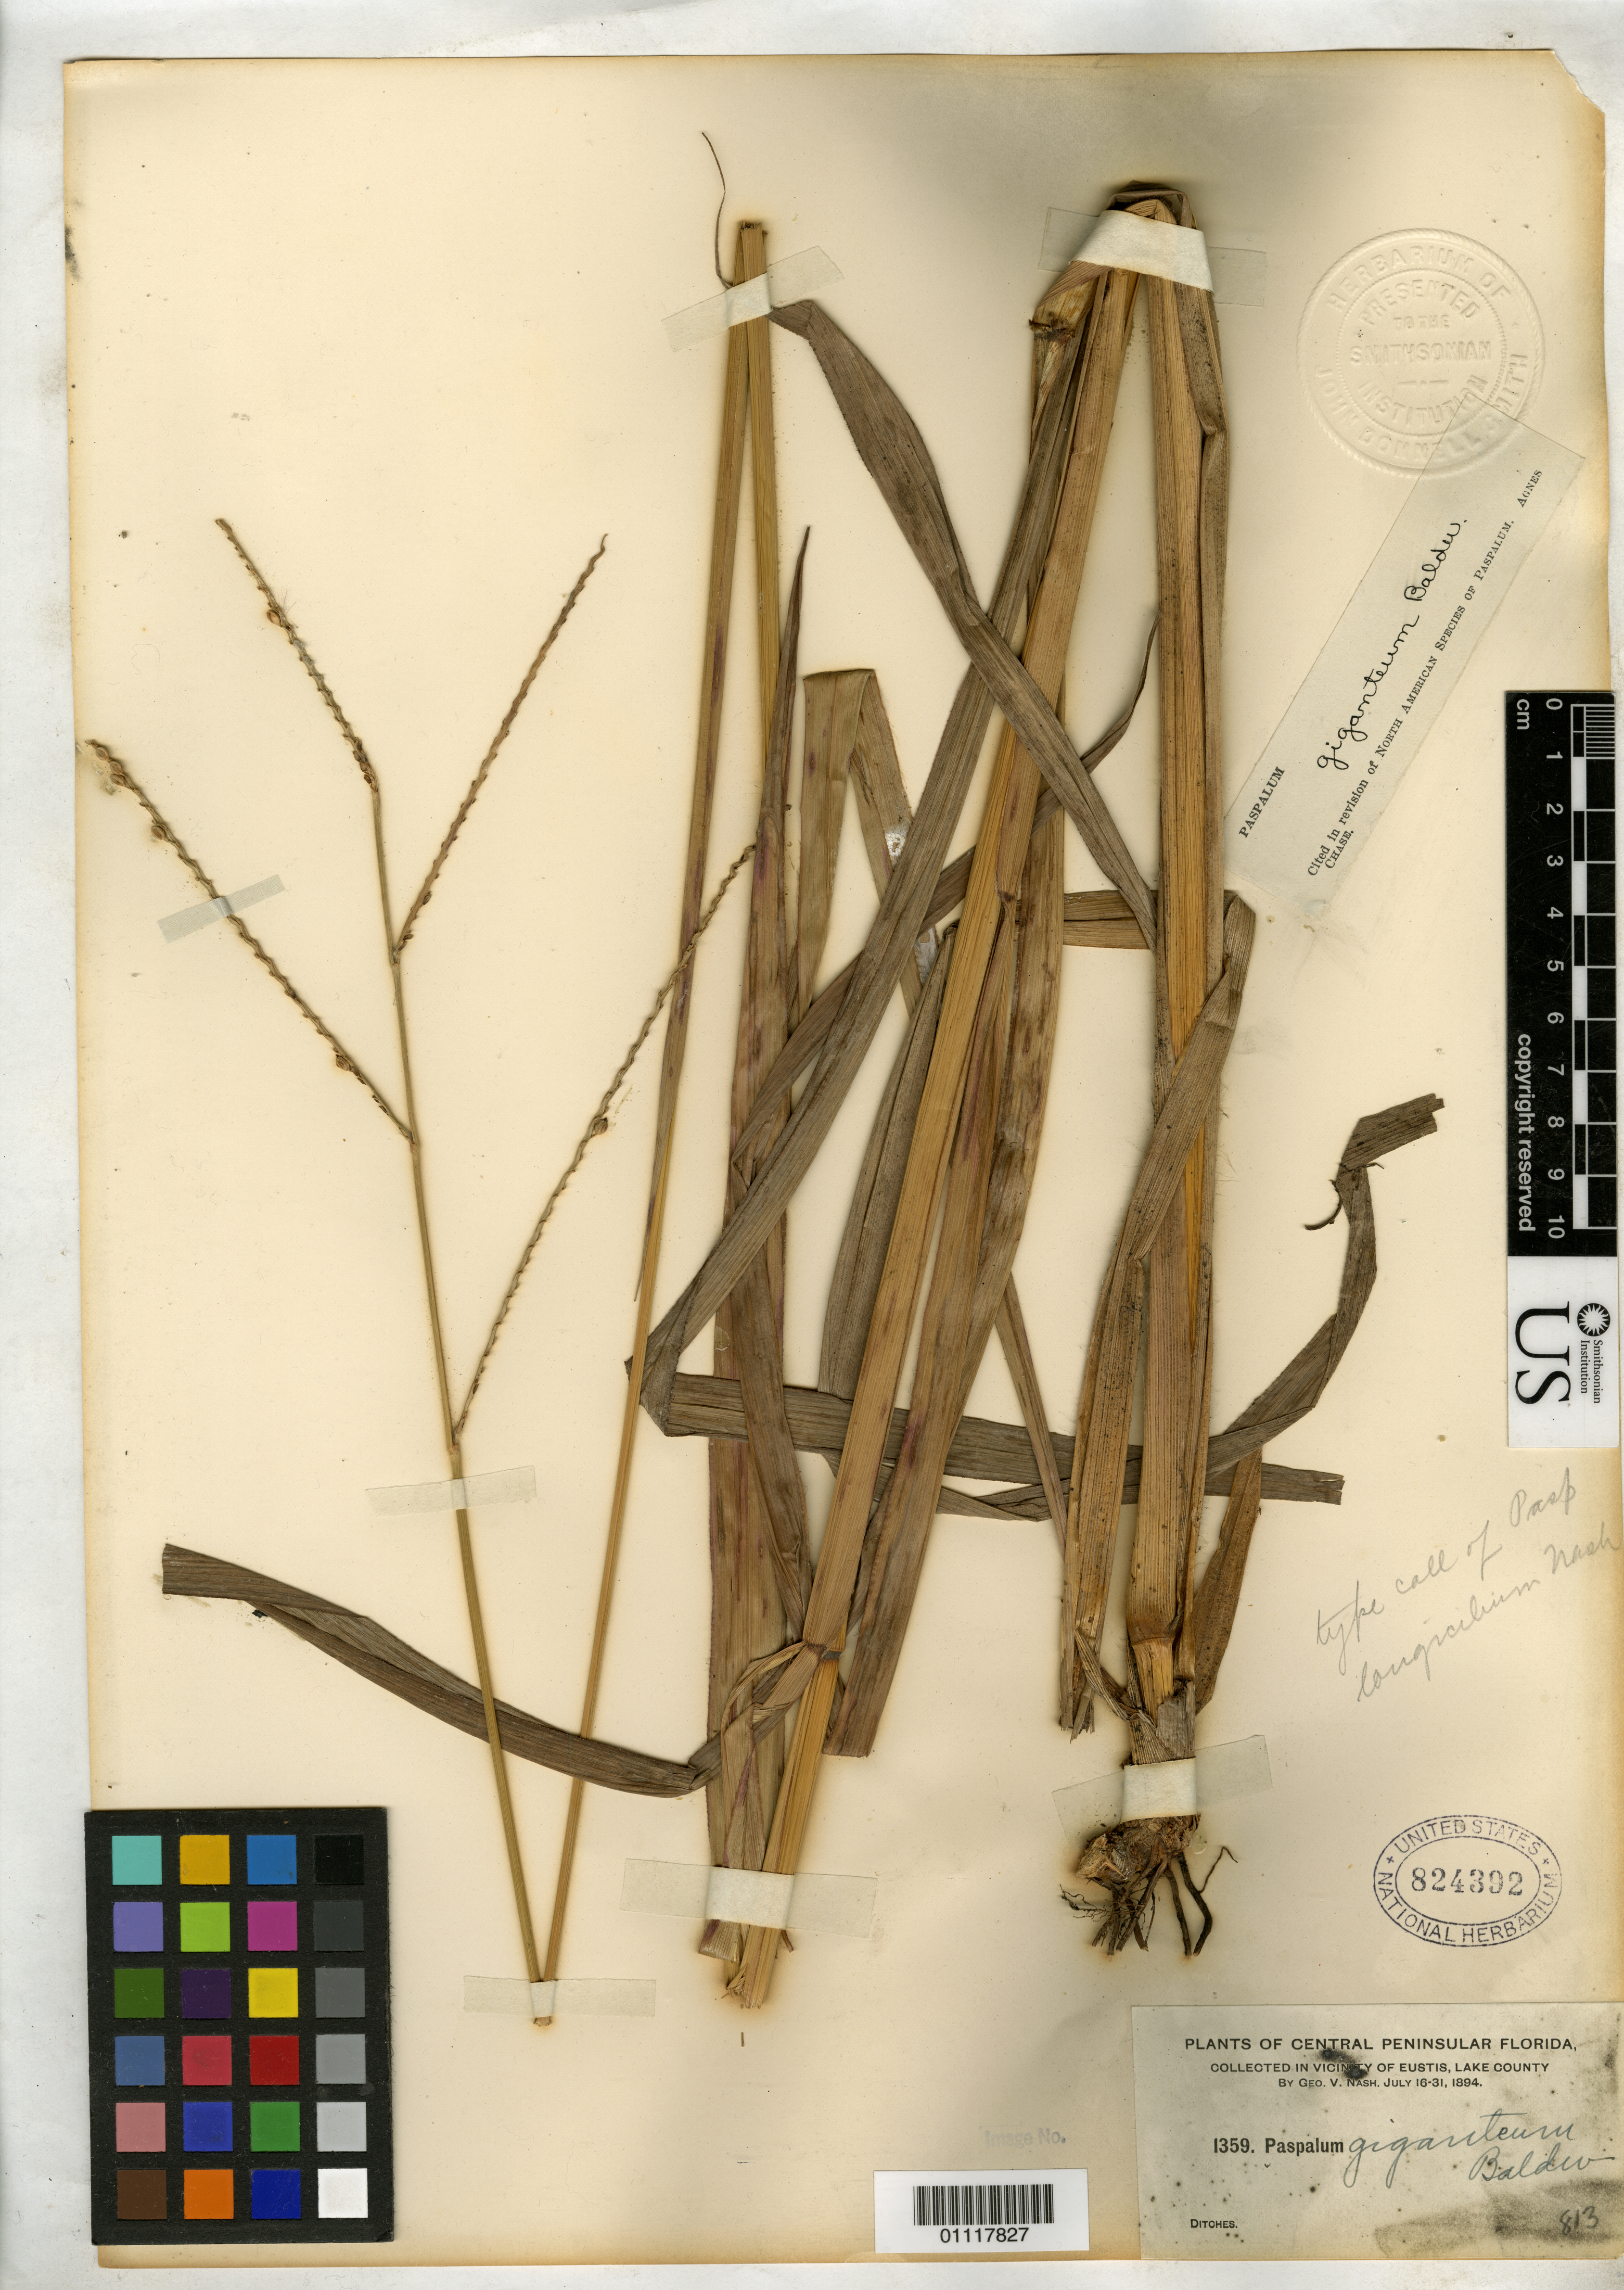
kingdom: Plantae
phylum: Tracheophyta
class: Liliopsida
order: Poales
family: Poaceae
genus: Paspalum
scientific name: Paspalum longicilium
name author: Nash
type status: Isotype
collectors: G. V. Nash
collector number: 1359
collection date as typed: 16 Jul 1894 to 31 Jul 1894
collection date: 1894-07-16/1894-07-31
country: United States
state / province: Florida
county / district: Lake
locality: Vicinity of Eustis, Lake County.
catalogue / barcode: US 824392